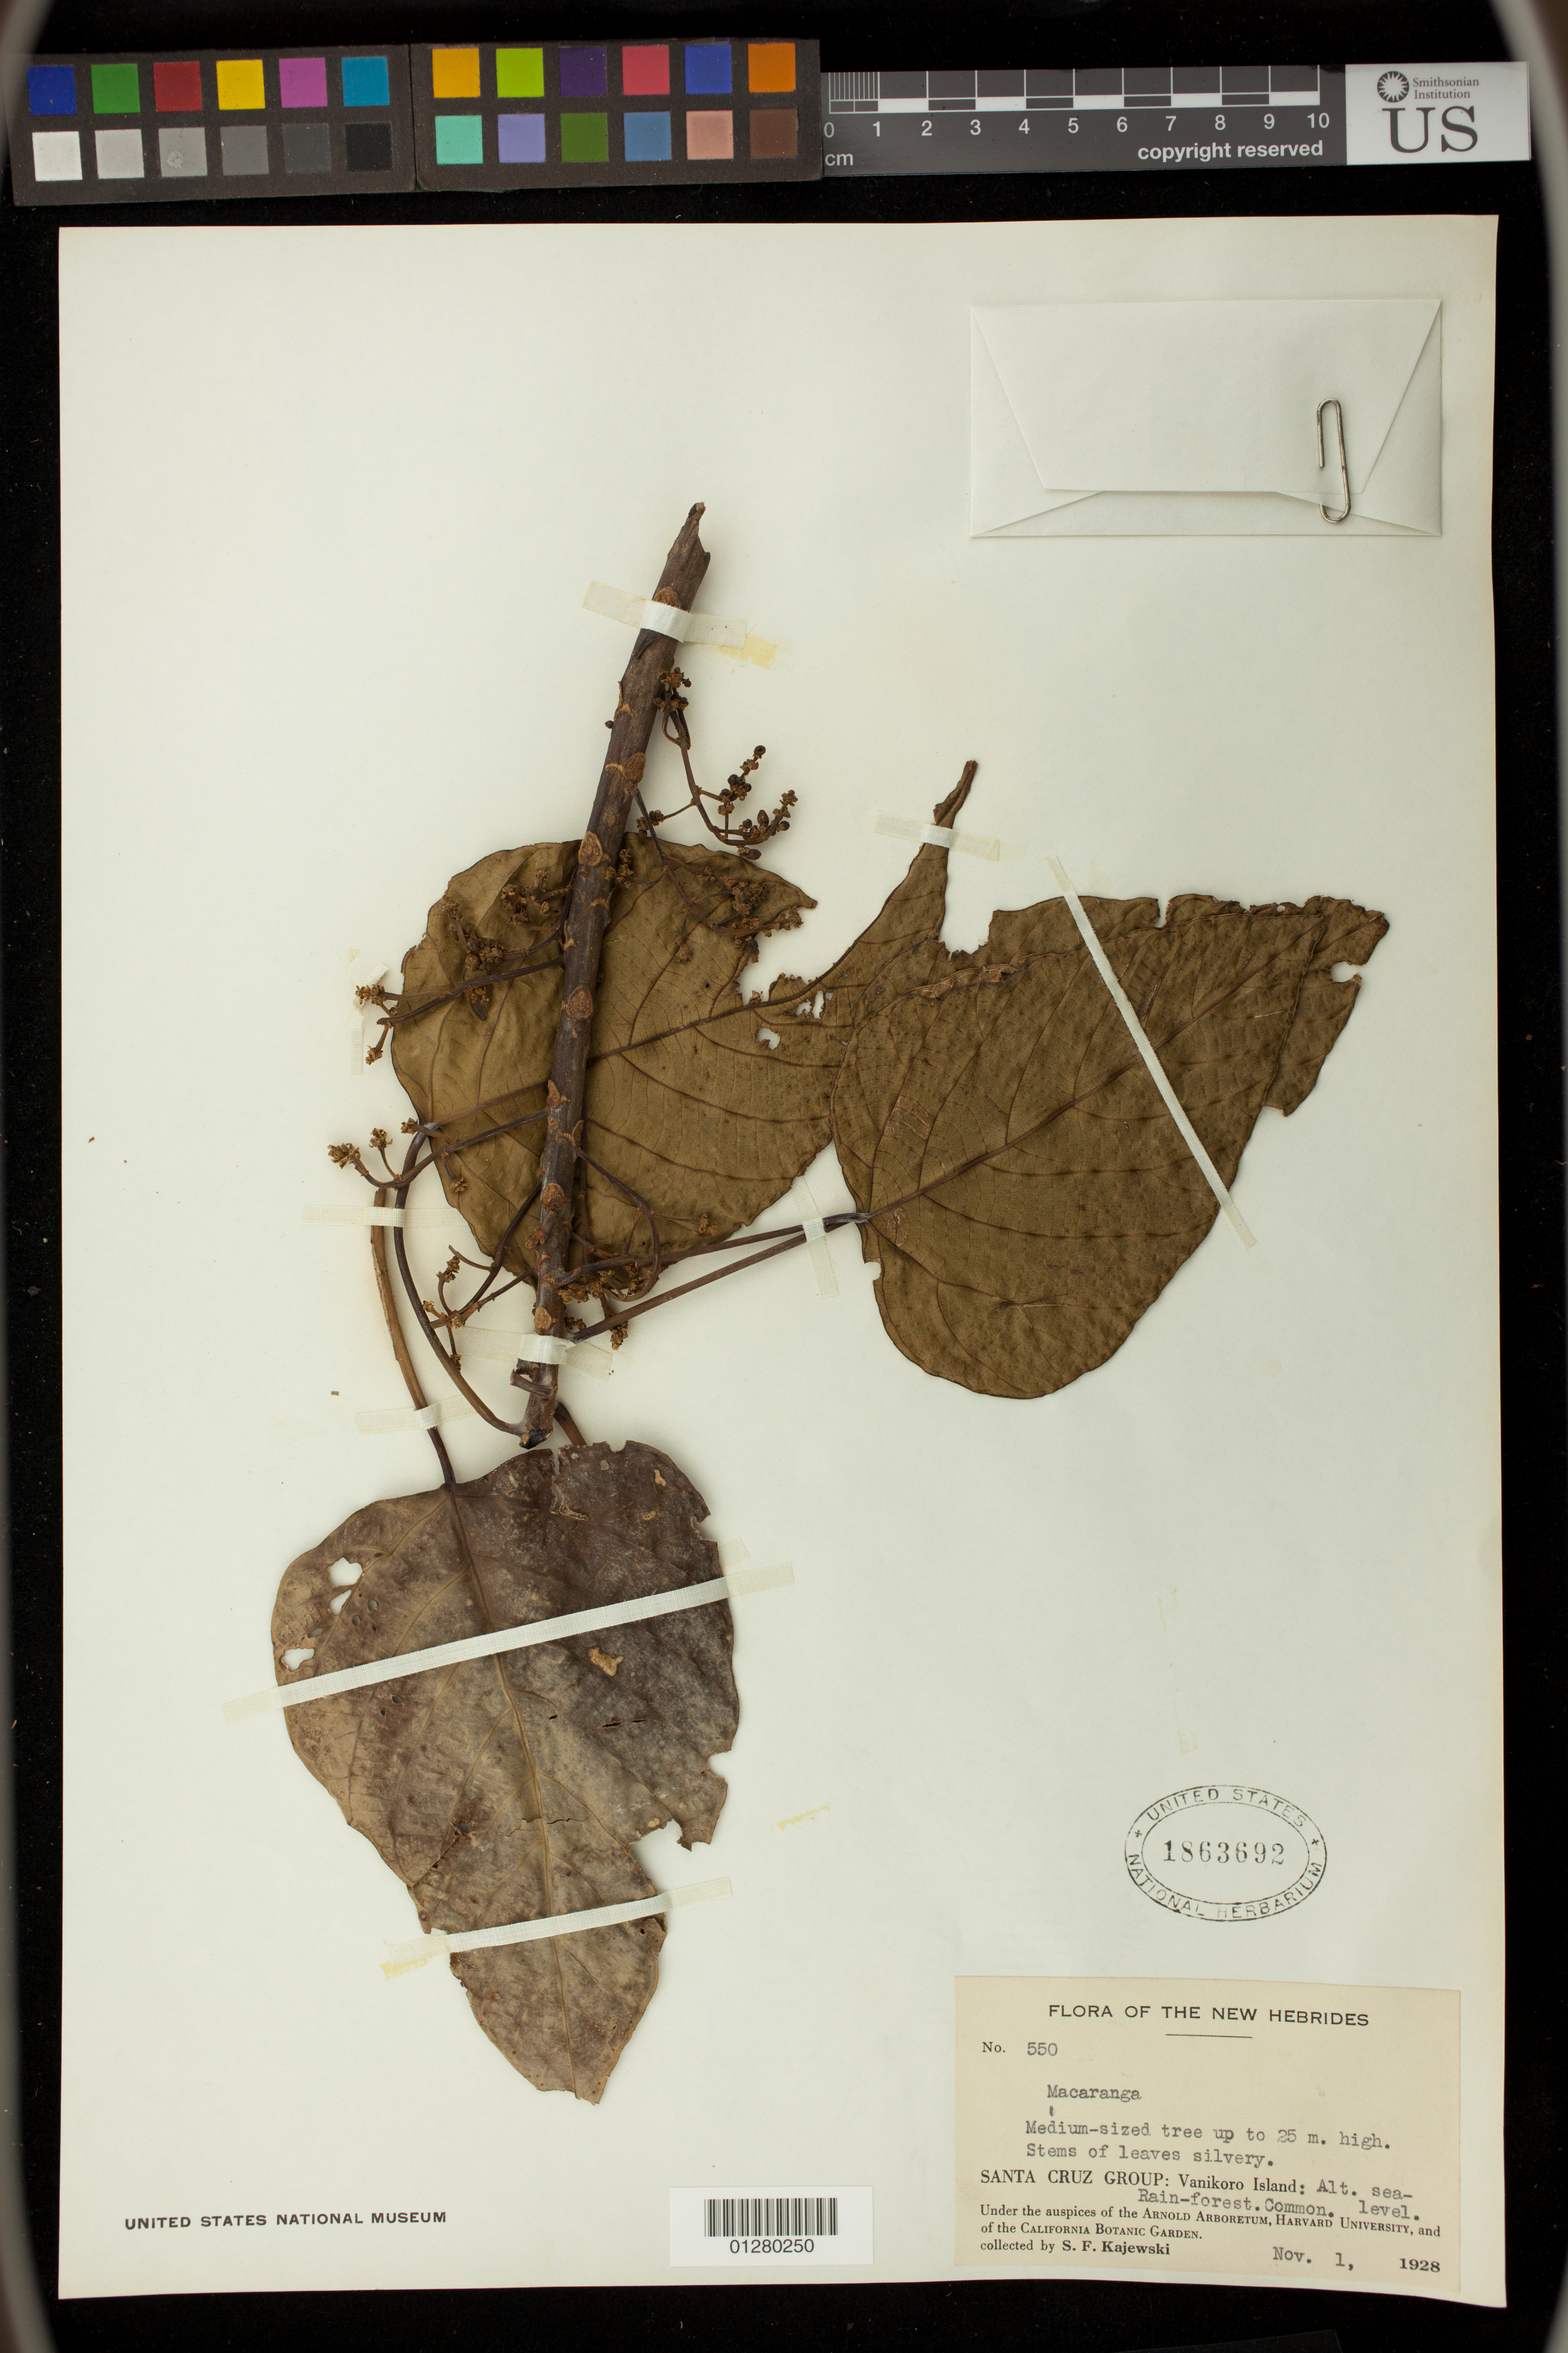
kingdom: Plantae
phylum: Tracheophyta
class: Magnoliopsida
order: Malpighiales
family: Euphorbiaceae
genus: Macaranga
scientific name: Macaranga sp.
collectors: S. Kajewski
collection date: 1928-11-01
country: Solomon Islands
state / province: Temotu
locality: Santa Cruz Islands, Vanikoro Island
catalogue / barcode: US 1863692